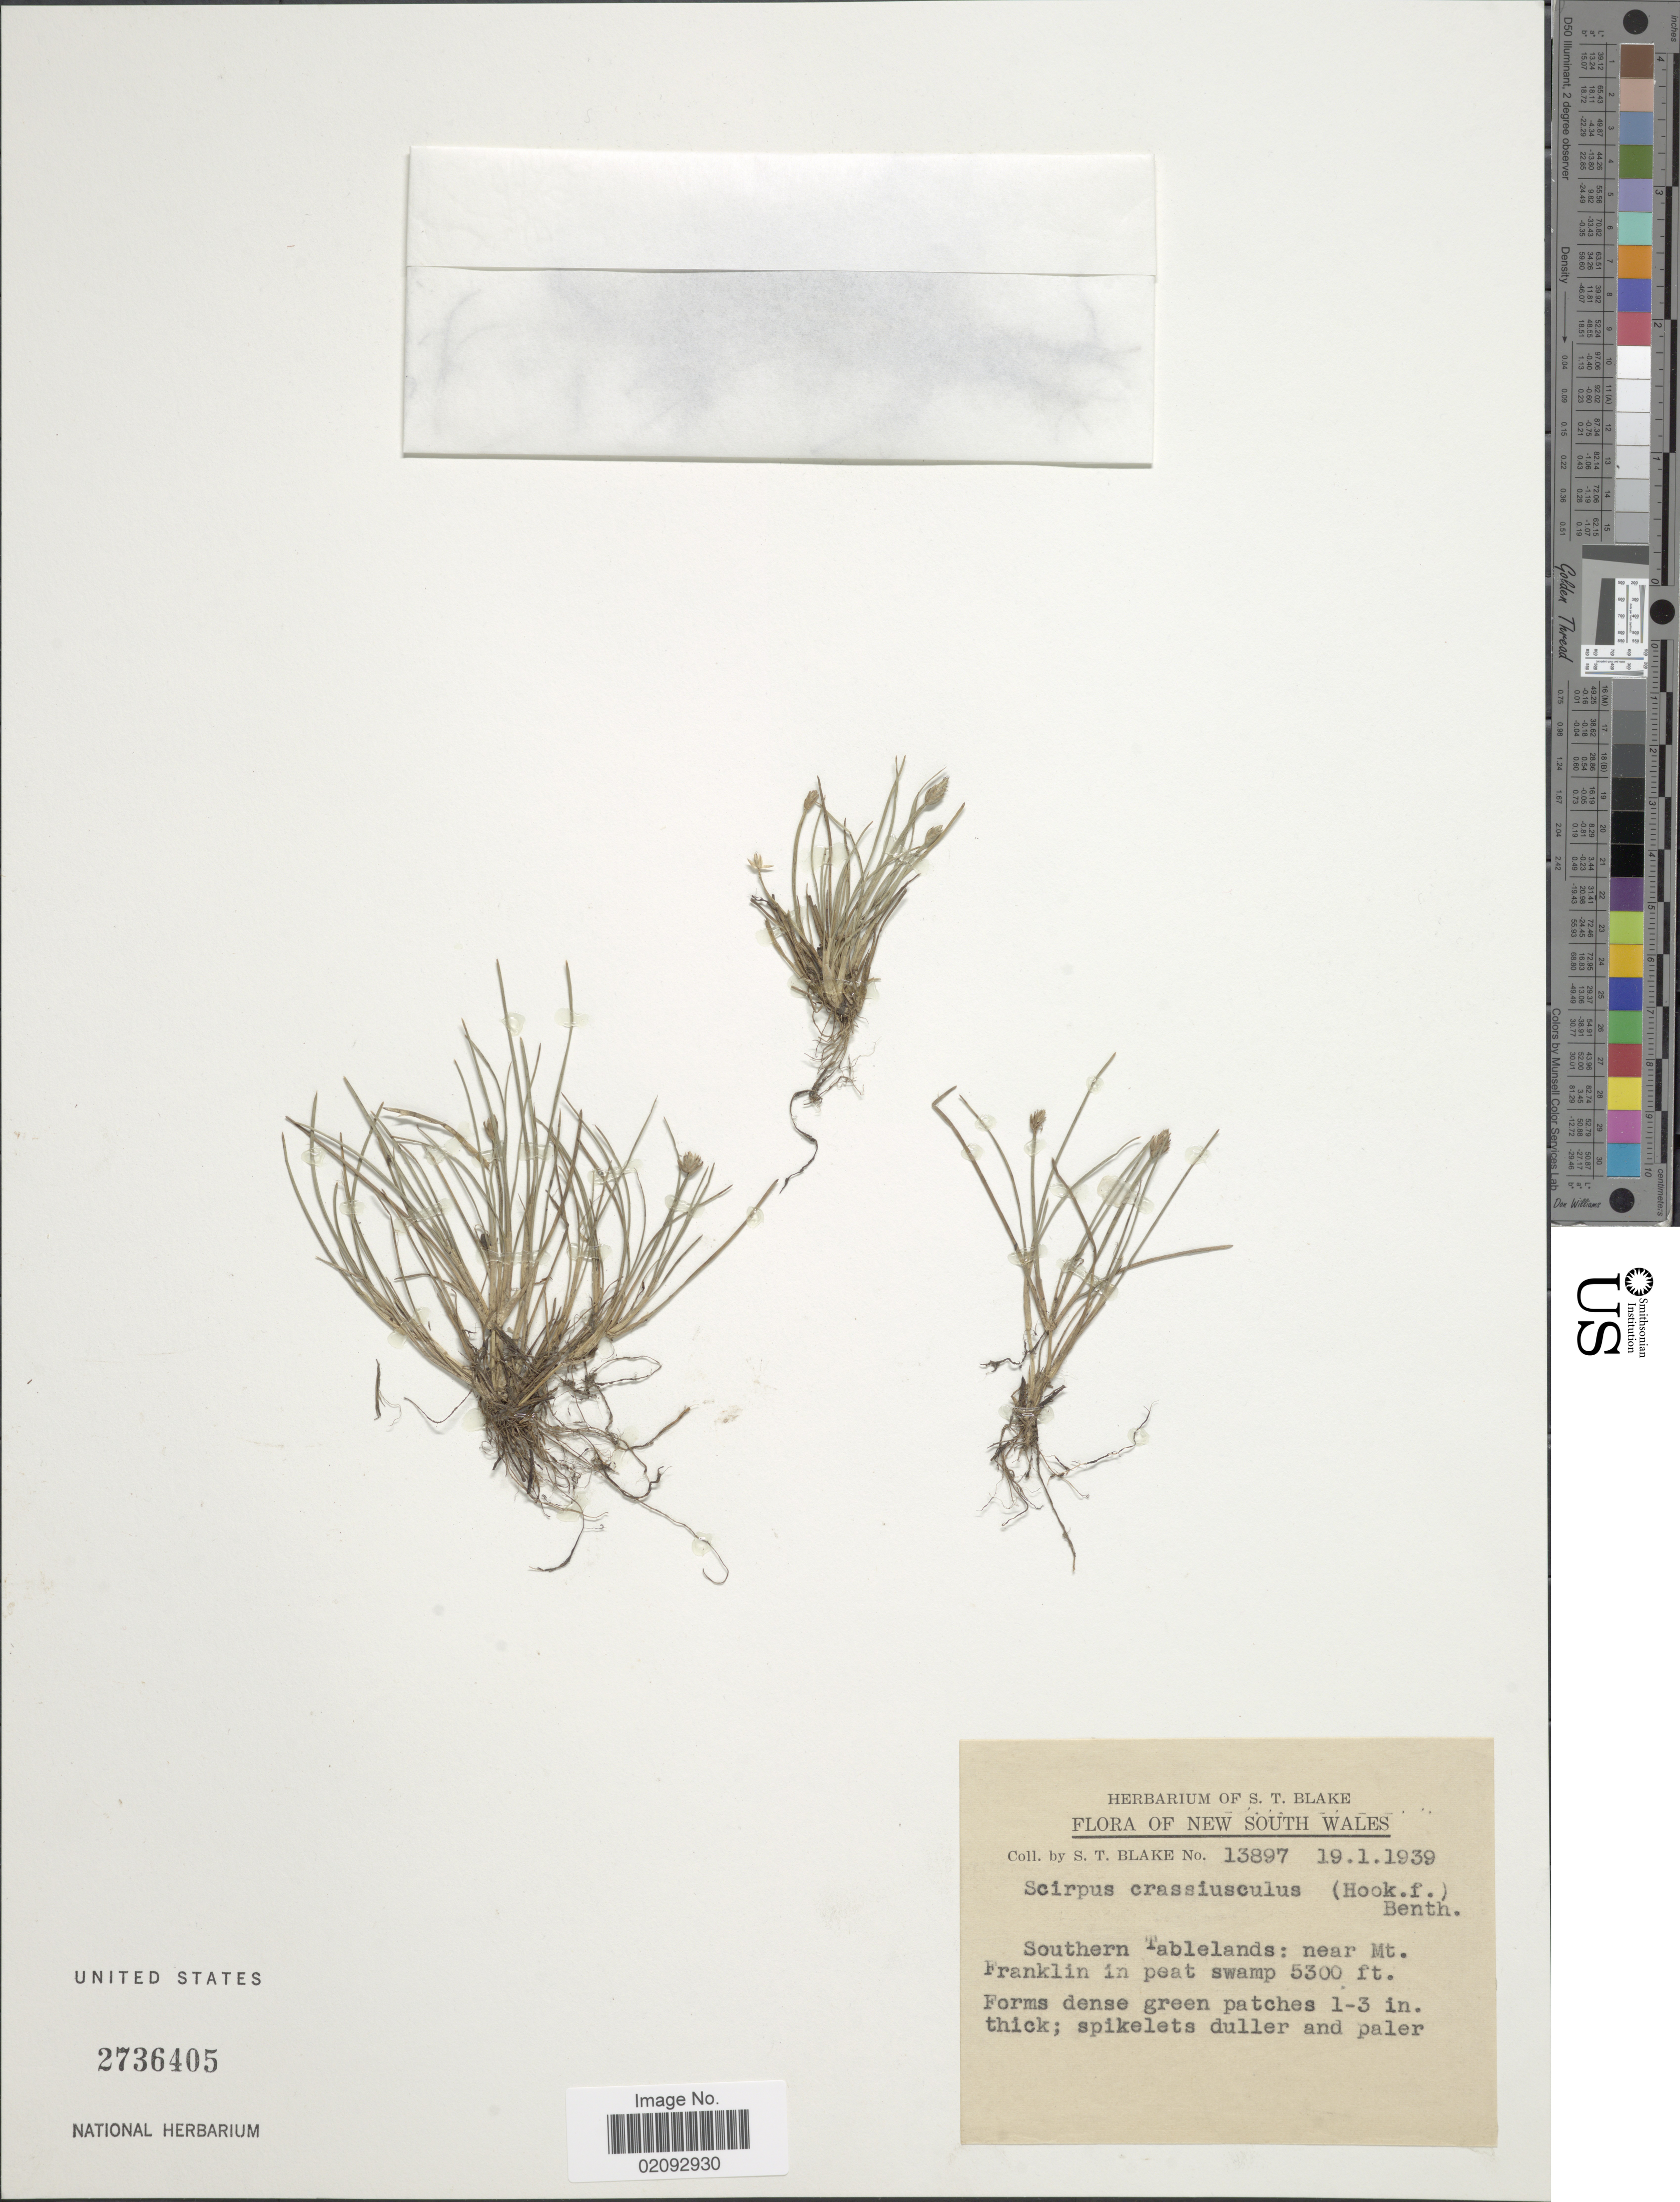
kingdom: Plantae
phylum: Tracheophyta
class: Liliopsida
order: Poales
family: Cyperaceae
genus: Isolepis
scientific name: Isolepis crassiuscula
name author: Hook. f.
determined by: Strong, Mark T., (BOT), Smithsonian Institution - National Museum of Natural History (UNITED STATES)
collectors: S. T. Blake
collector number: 13897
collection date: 1939-01-19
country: Australia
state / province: New South Wales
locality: Southern Tablelands: near Mt Franklin in peat swamp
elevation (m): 1615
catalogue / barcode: US 2736405